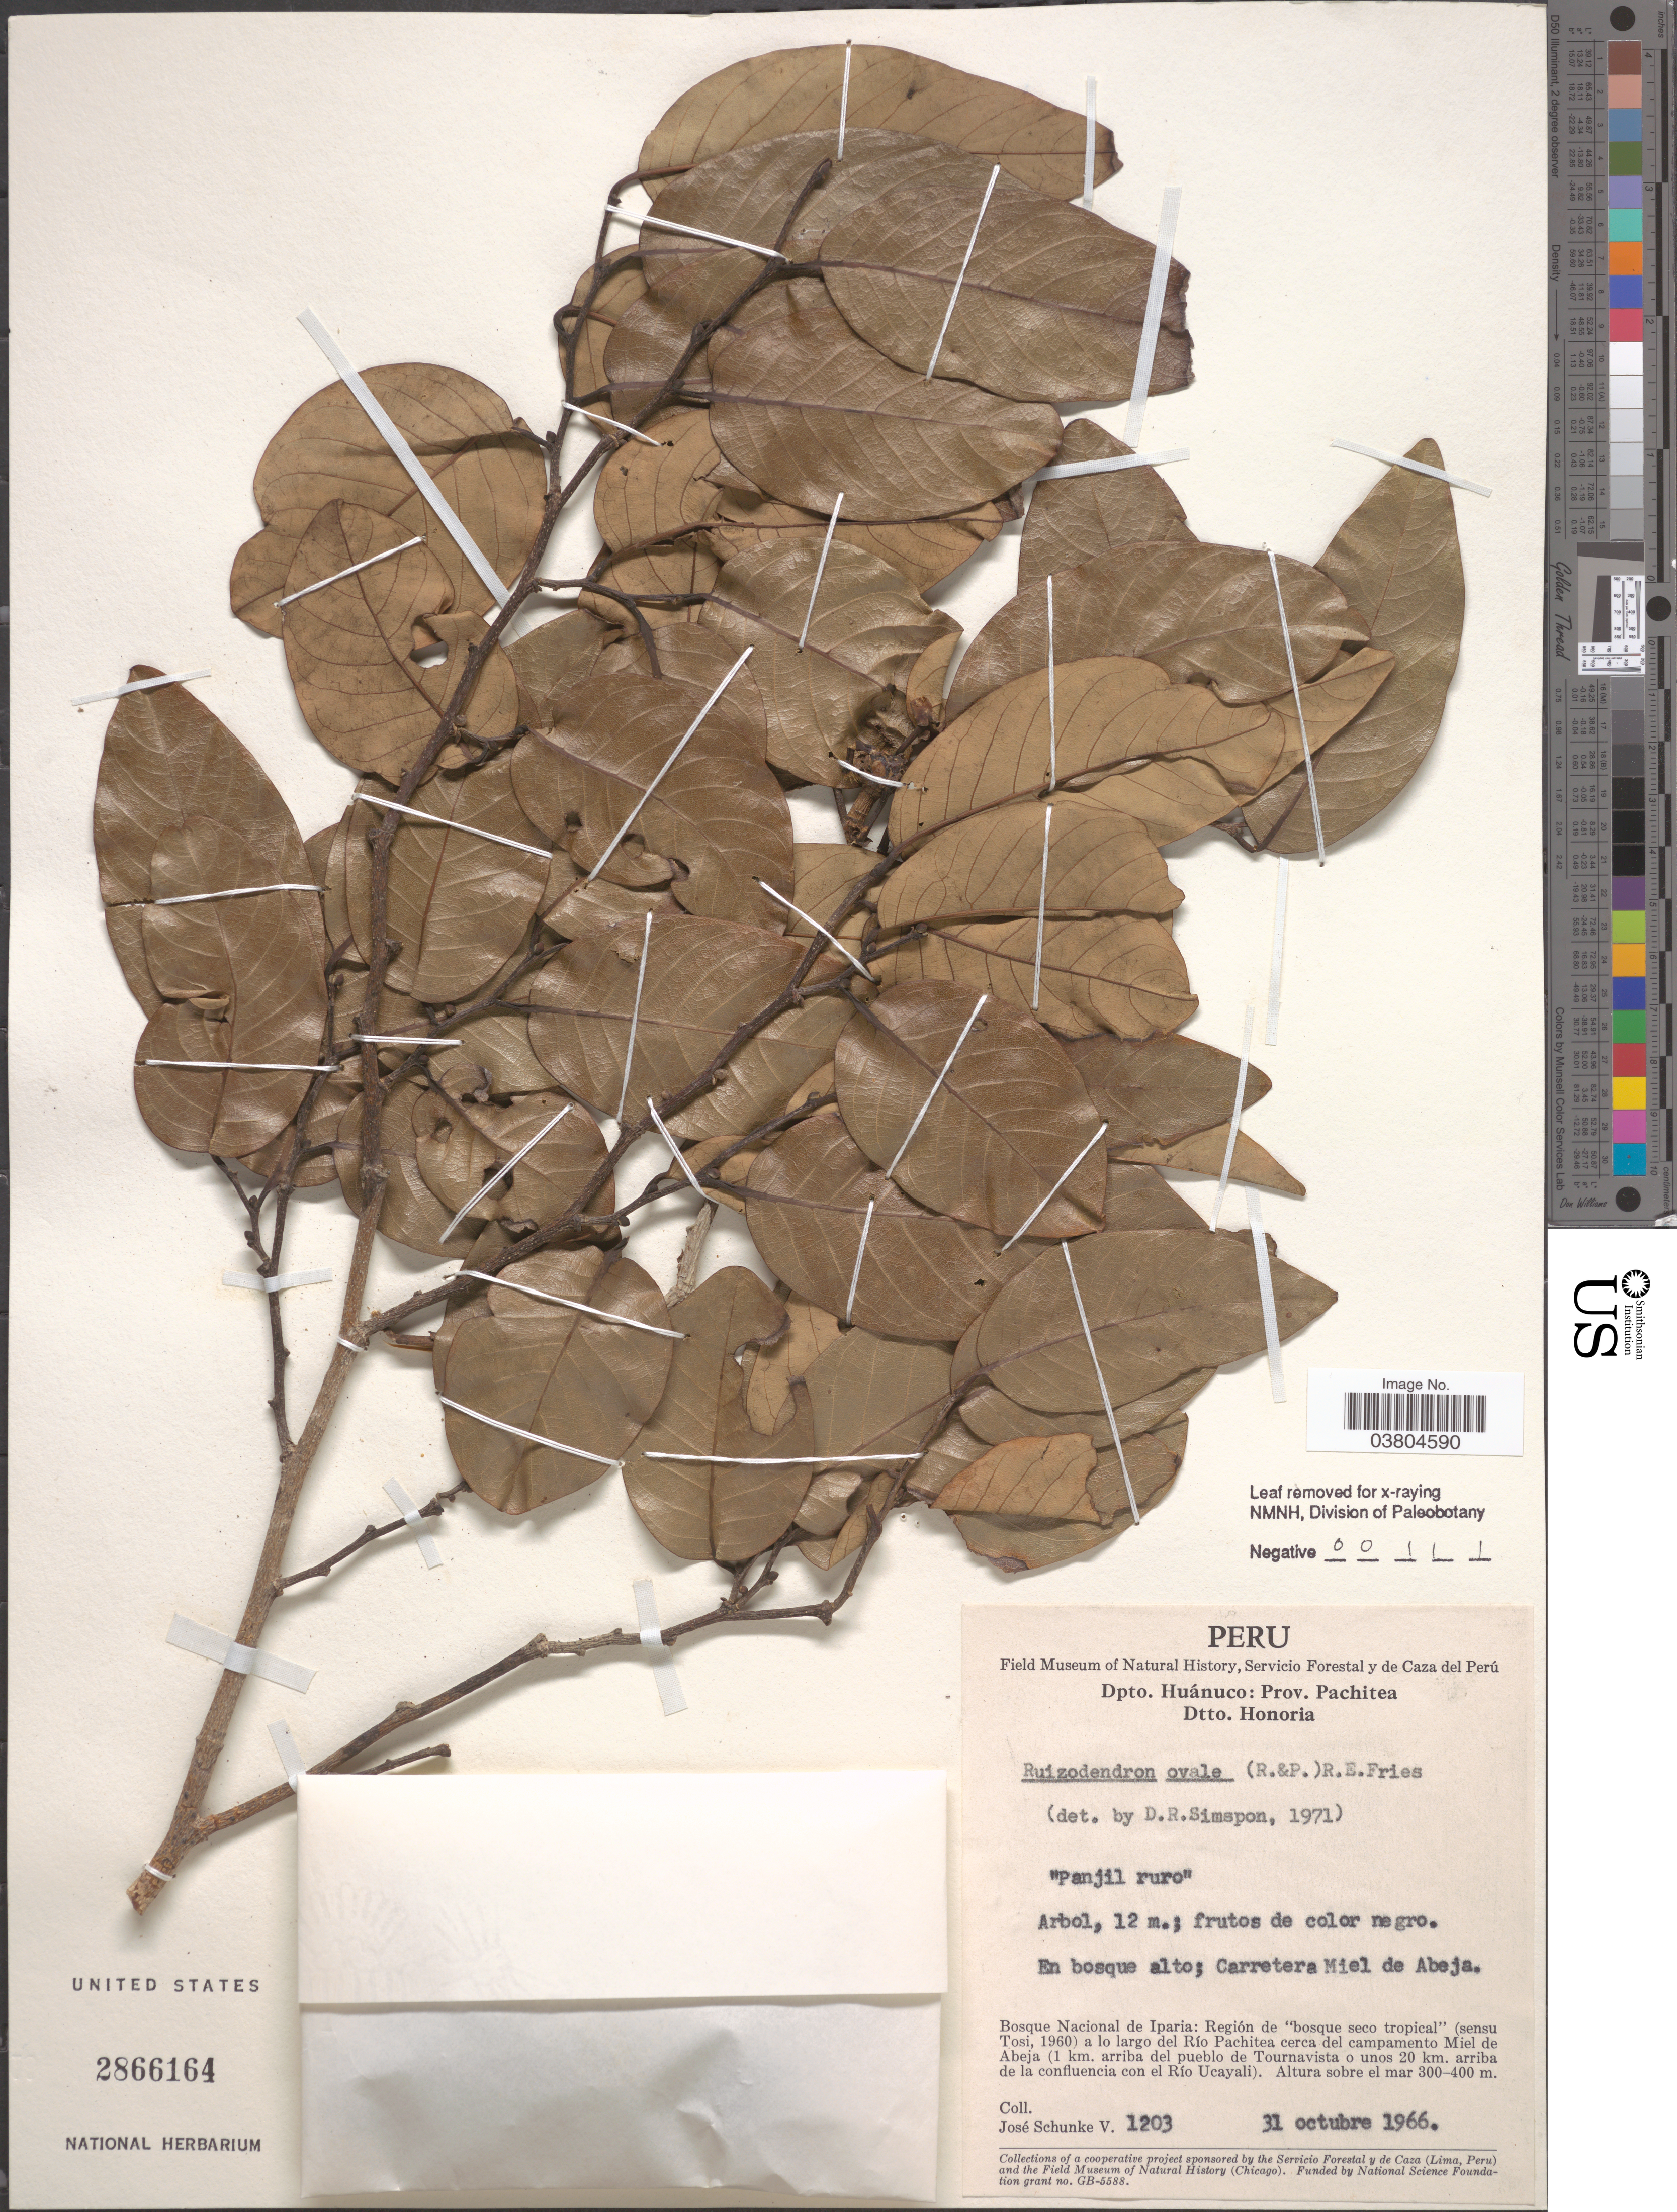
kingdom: Plantae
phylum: Tracheophyta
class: Magnoliopsida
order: Magnoliales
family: Annonaceae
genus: Ruizodendron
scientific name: Ruizodendron ovale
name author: (Ruiz & Pav.) R.E. Fr.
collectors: J. Schunke Vigo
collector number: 1203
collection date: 1966-10-31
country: Peru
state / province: Huánuco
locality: Dpto. Huánuco: Prov. Pachitea. Dtto. Honoria. Bosque Nacional de Iparía: Región de "bosque seco tropical" (sensu Tosi, 1960) a lo largo del Río Pachitea cerca del campamento Miel de Abeja (1 km. arriba del pueblo de Tournavista o unos 20 km. arriba de la confluencia con el Río Ucayali).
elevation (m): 300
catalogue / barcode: US 2866164